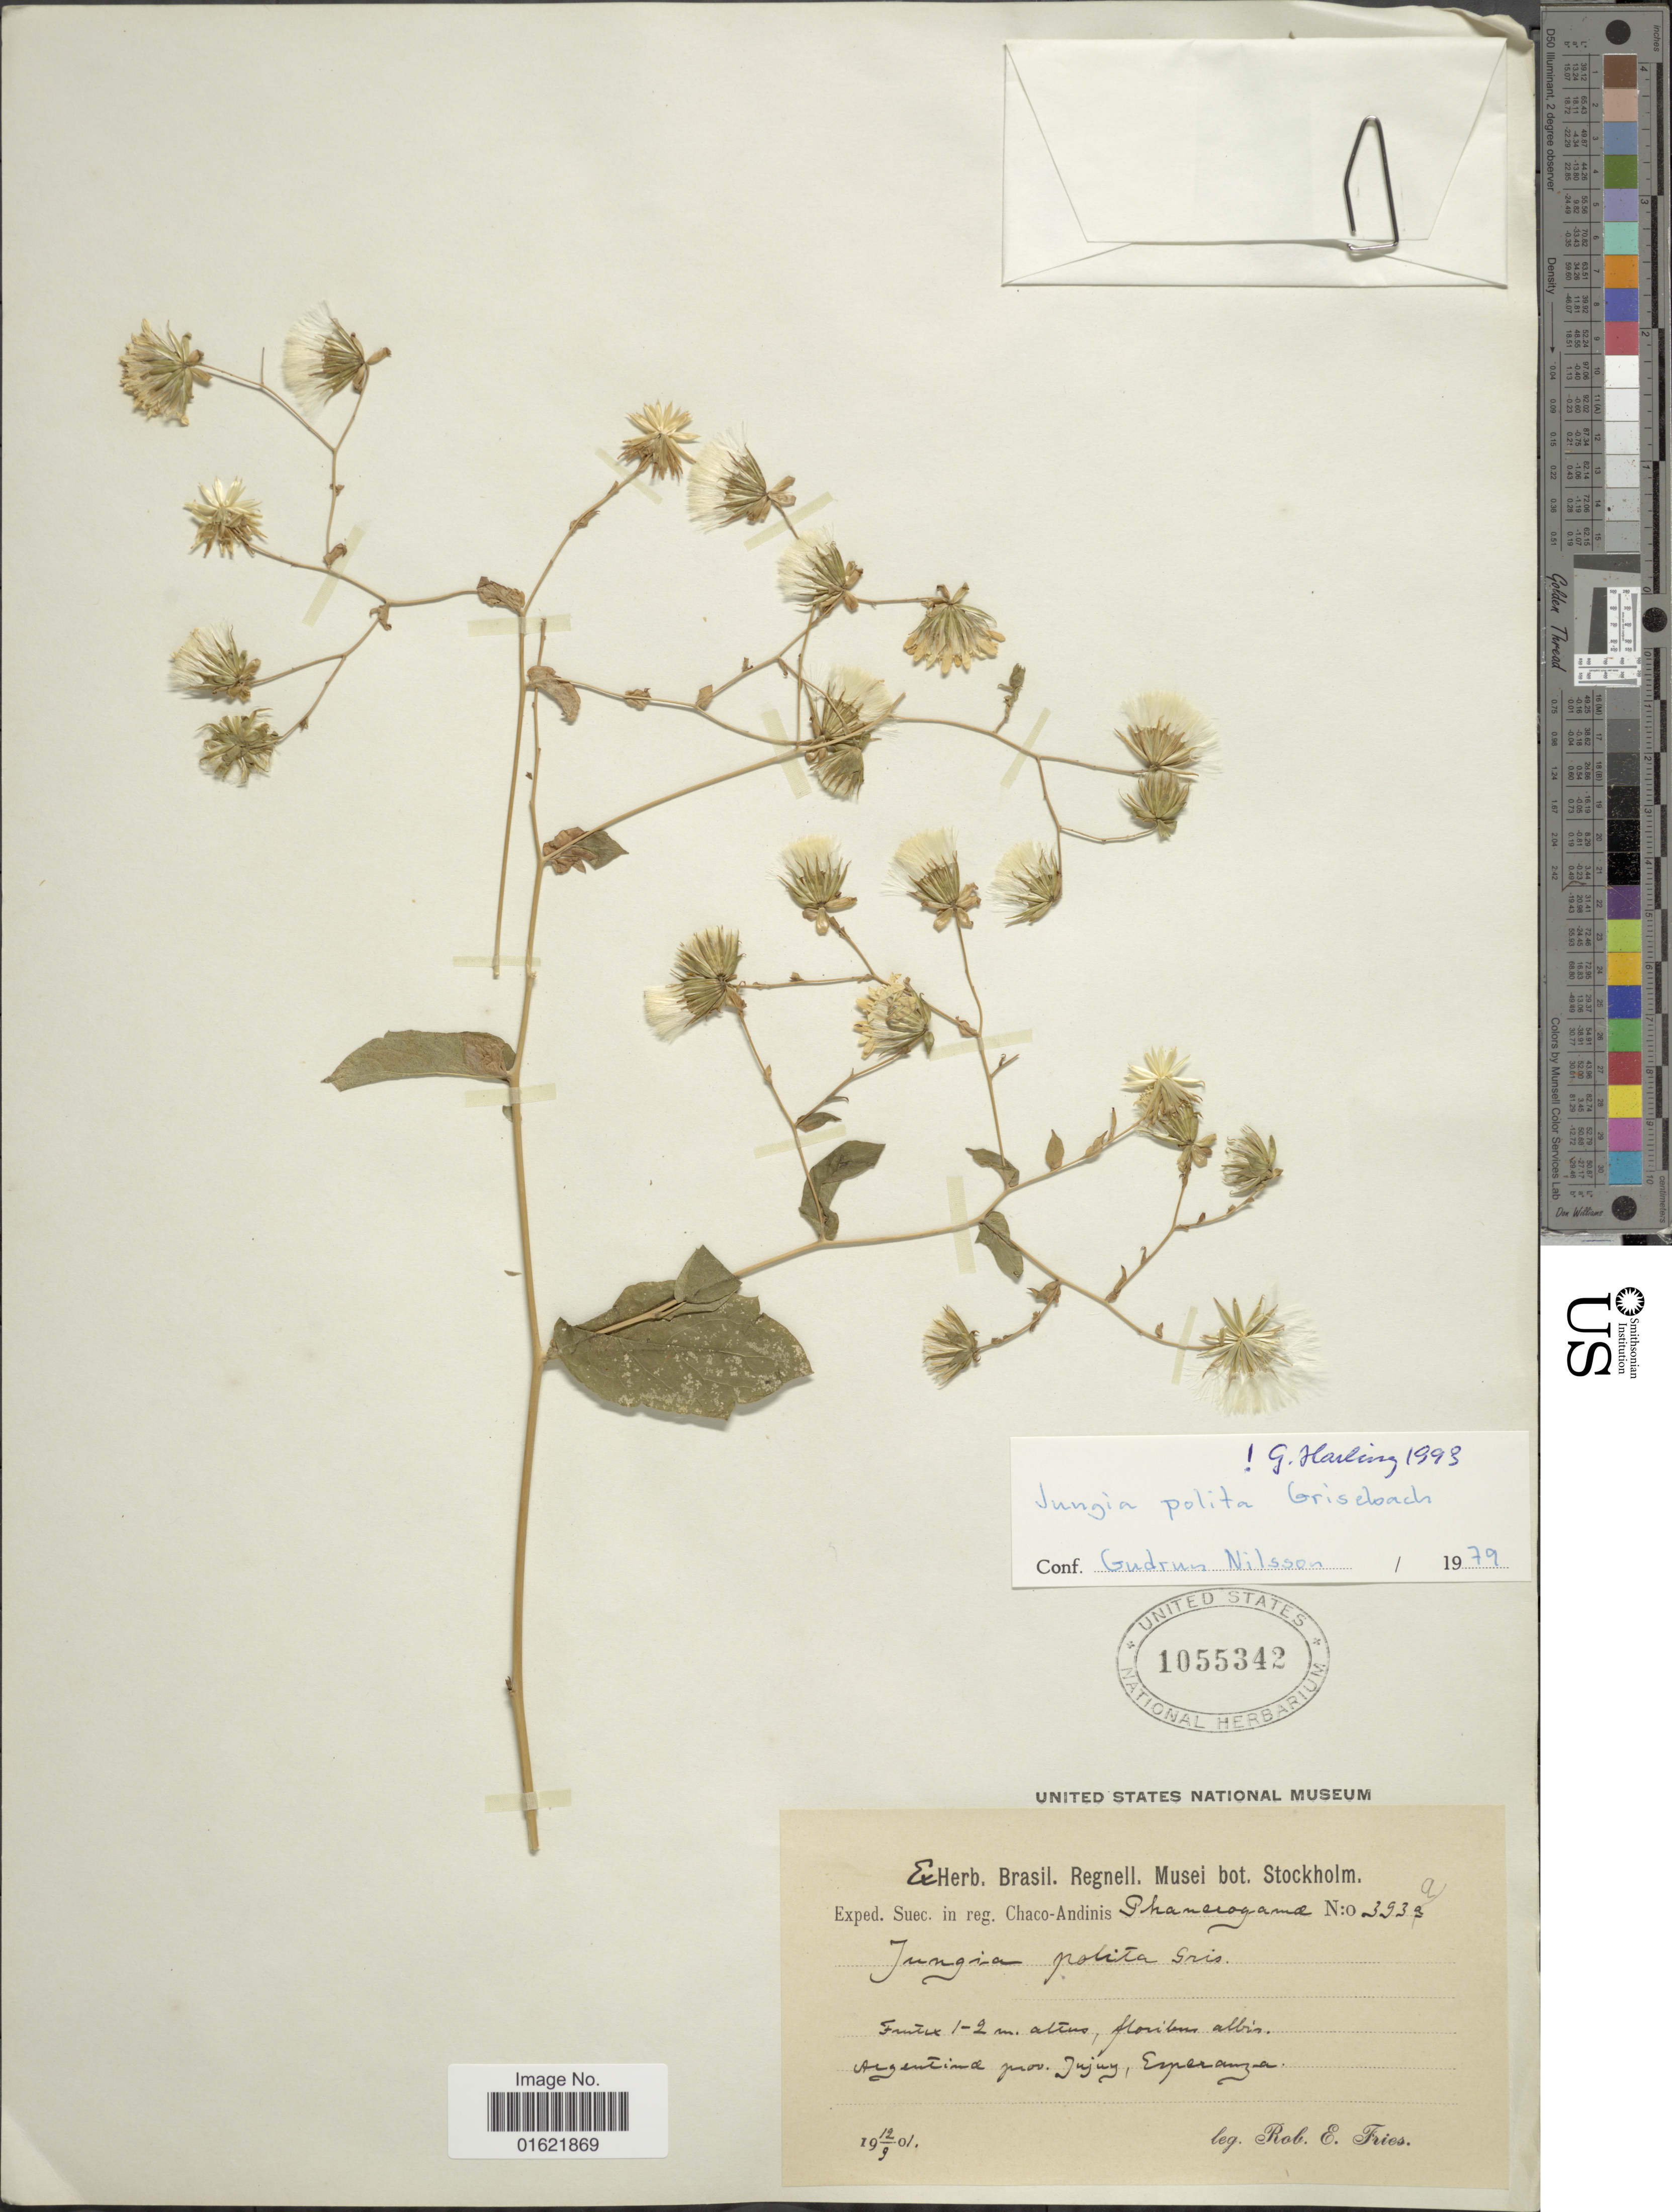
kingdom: Plantae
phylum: Tracheophyta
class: Magnoliopsida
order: Asterales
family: Asteraceae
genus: Jungia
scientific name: Jungia polita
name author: Griseb.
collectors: R. E. Fries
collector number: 393a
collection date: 1901-09-12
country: Argentina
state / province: Jujuy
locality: Esperanza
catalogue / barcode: US 1055342